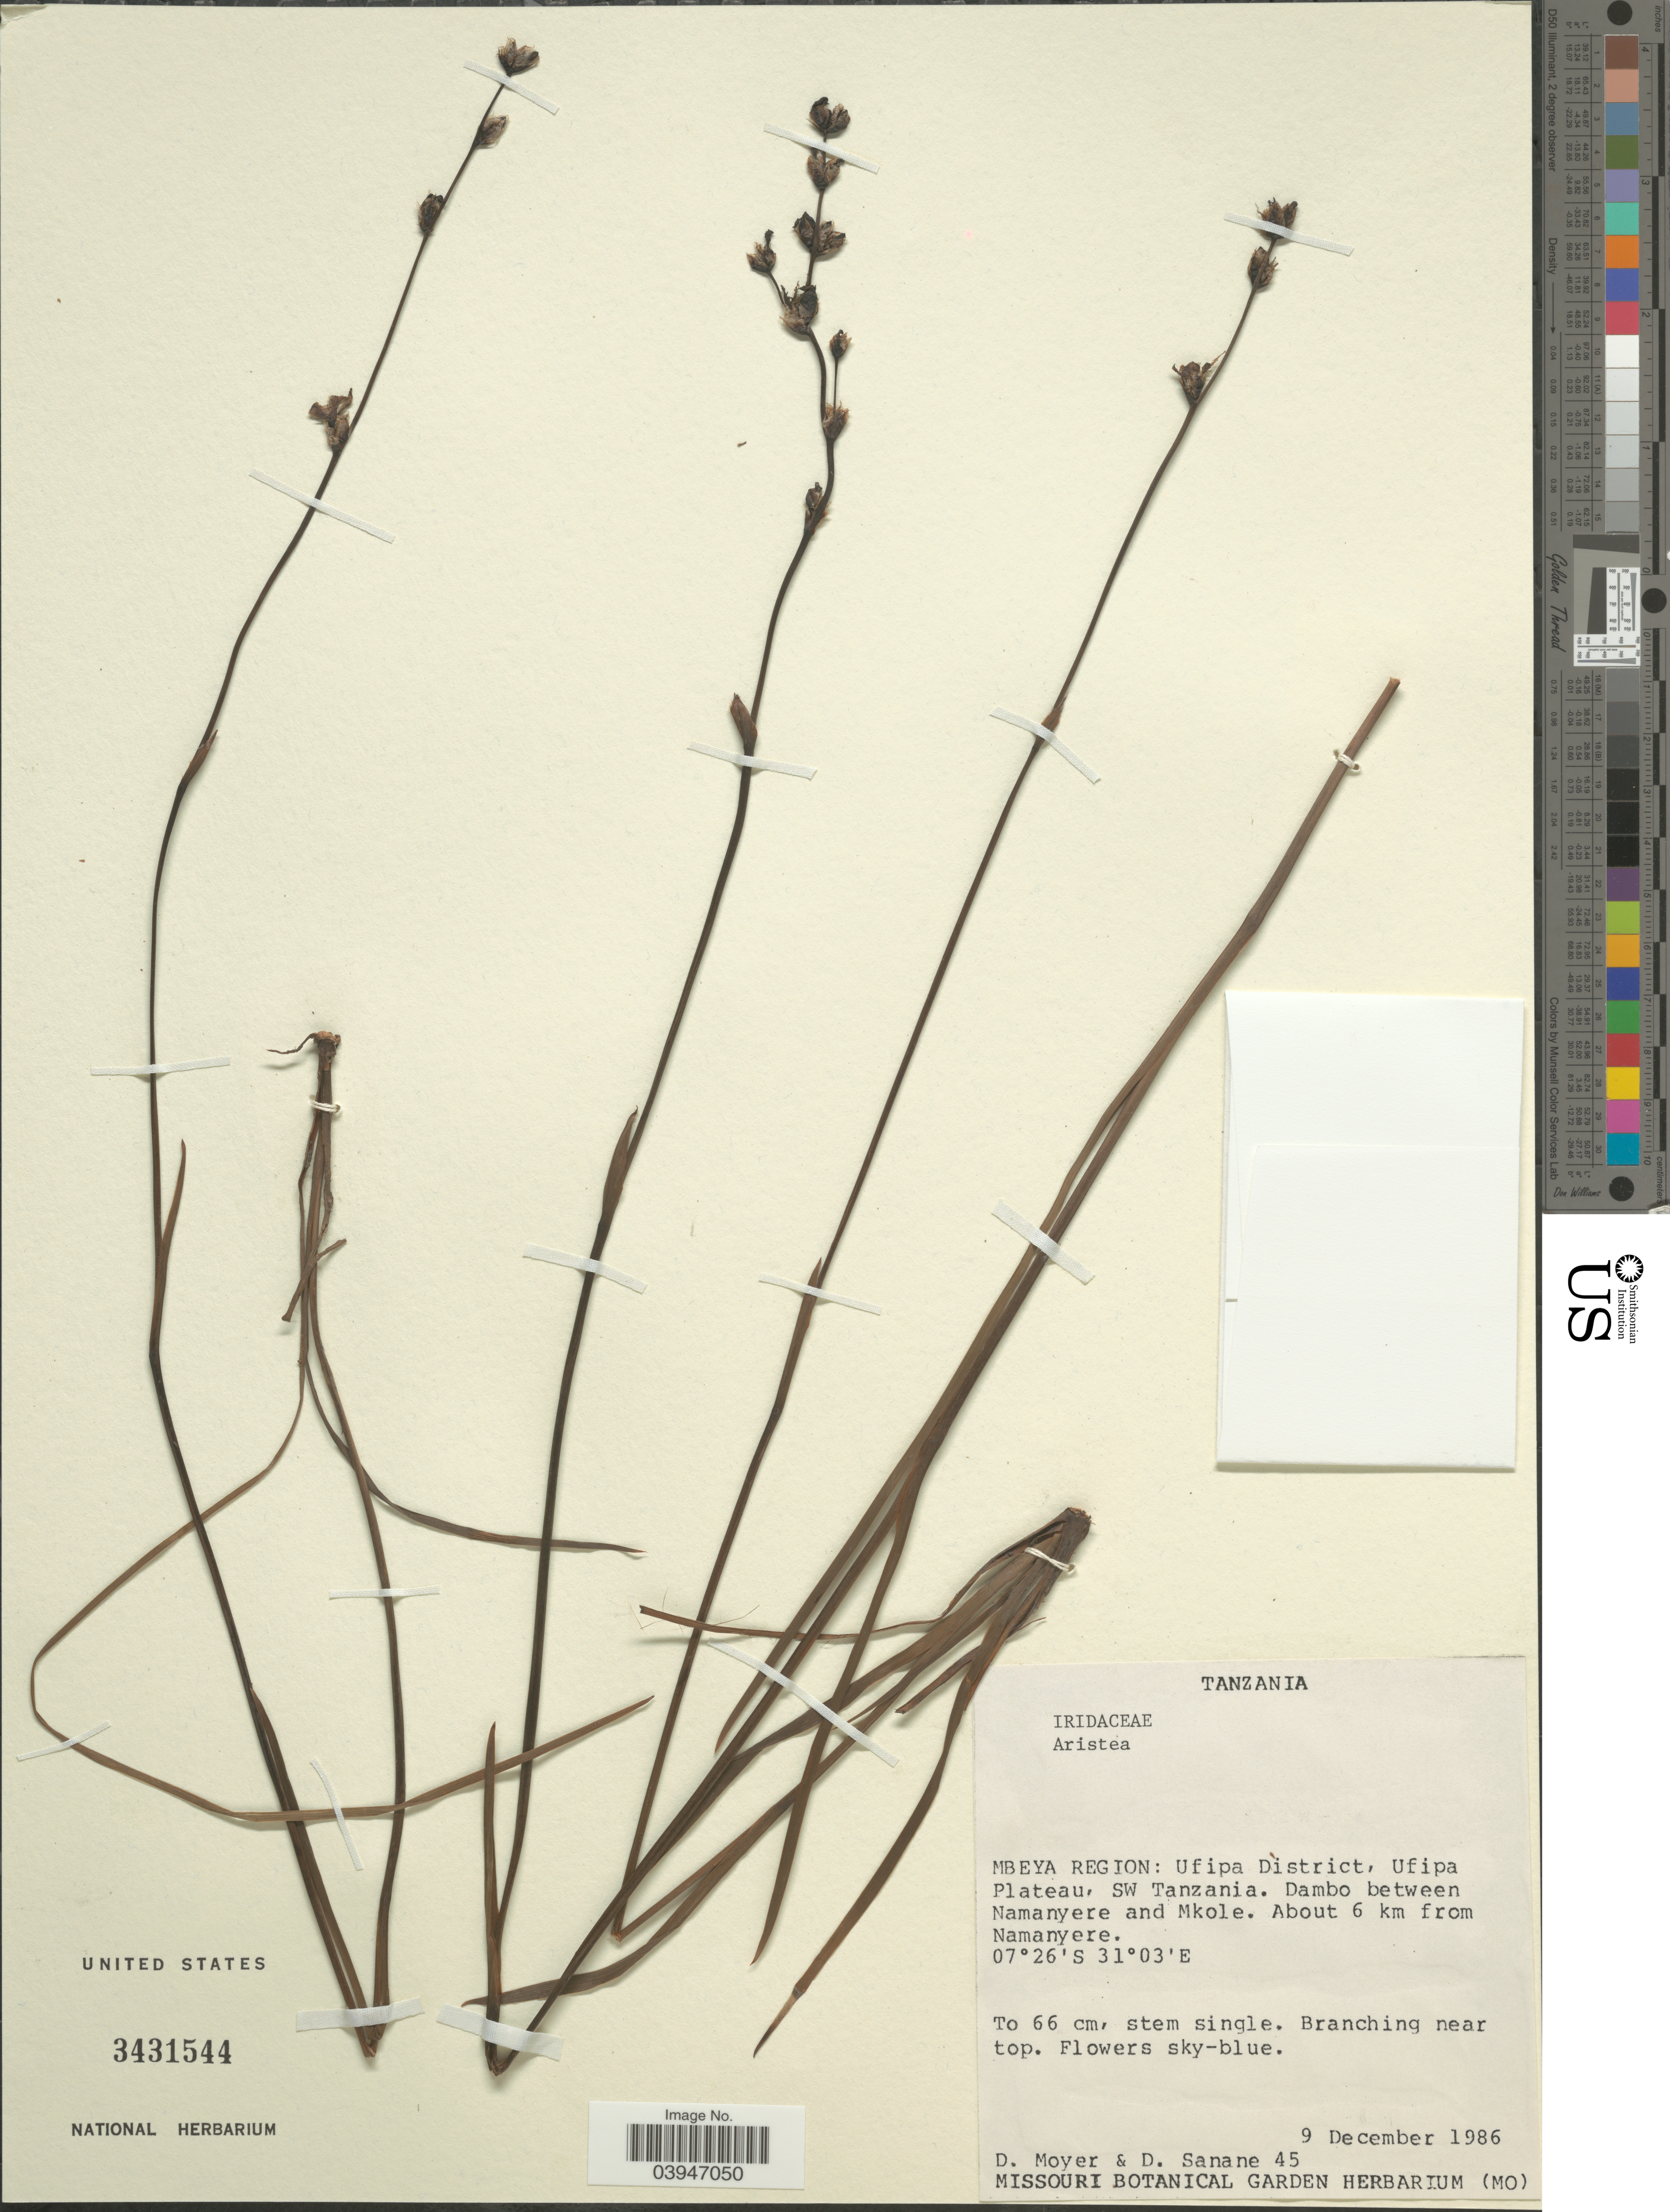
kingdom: Plantae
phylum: Tracheophyta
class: Liliopsida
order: Asparagales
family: Iridaceae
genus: Aristea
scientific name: Aristea sp.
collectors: D. Moyer & D. Sanane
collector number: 45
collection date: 1986-12-09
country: Tanzania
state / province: Mbeya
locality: Mbeya Region: Ufipa District, Ufipa Plateau, SW Tanzania. Dambo between Namanyere and Mkole. About 6 km from Namanyere.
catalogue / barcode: US 3431544